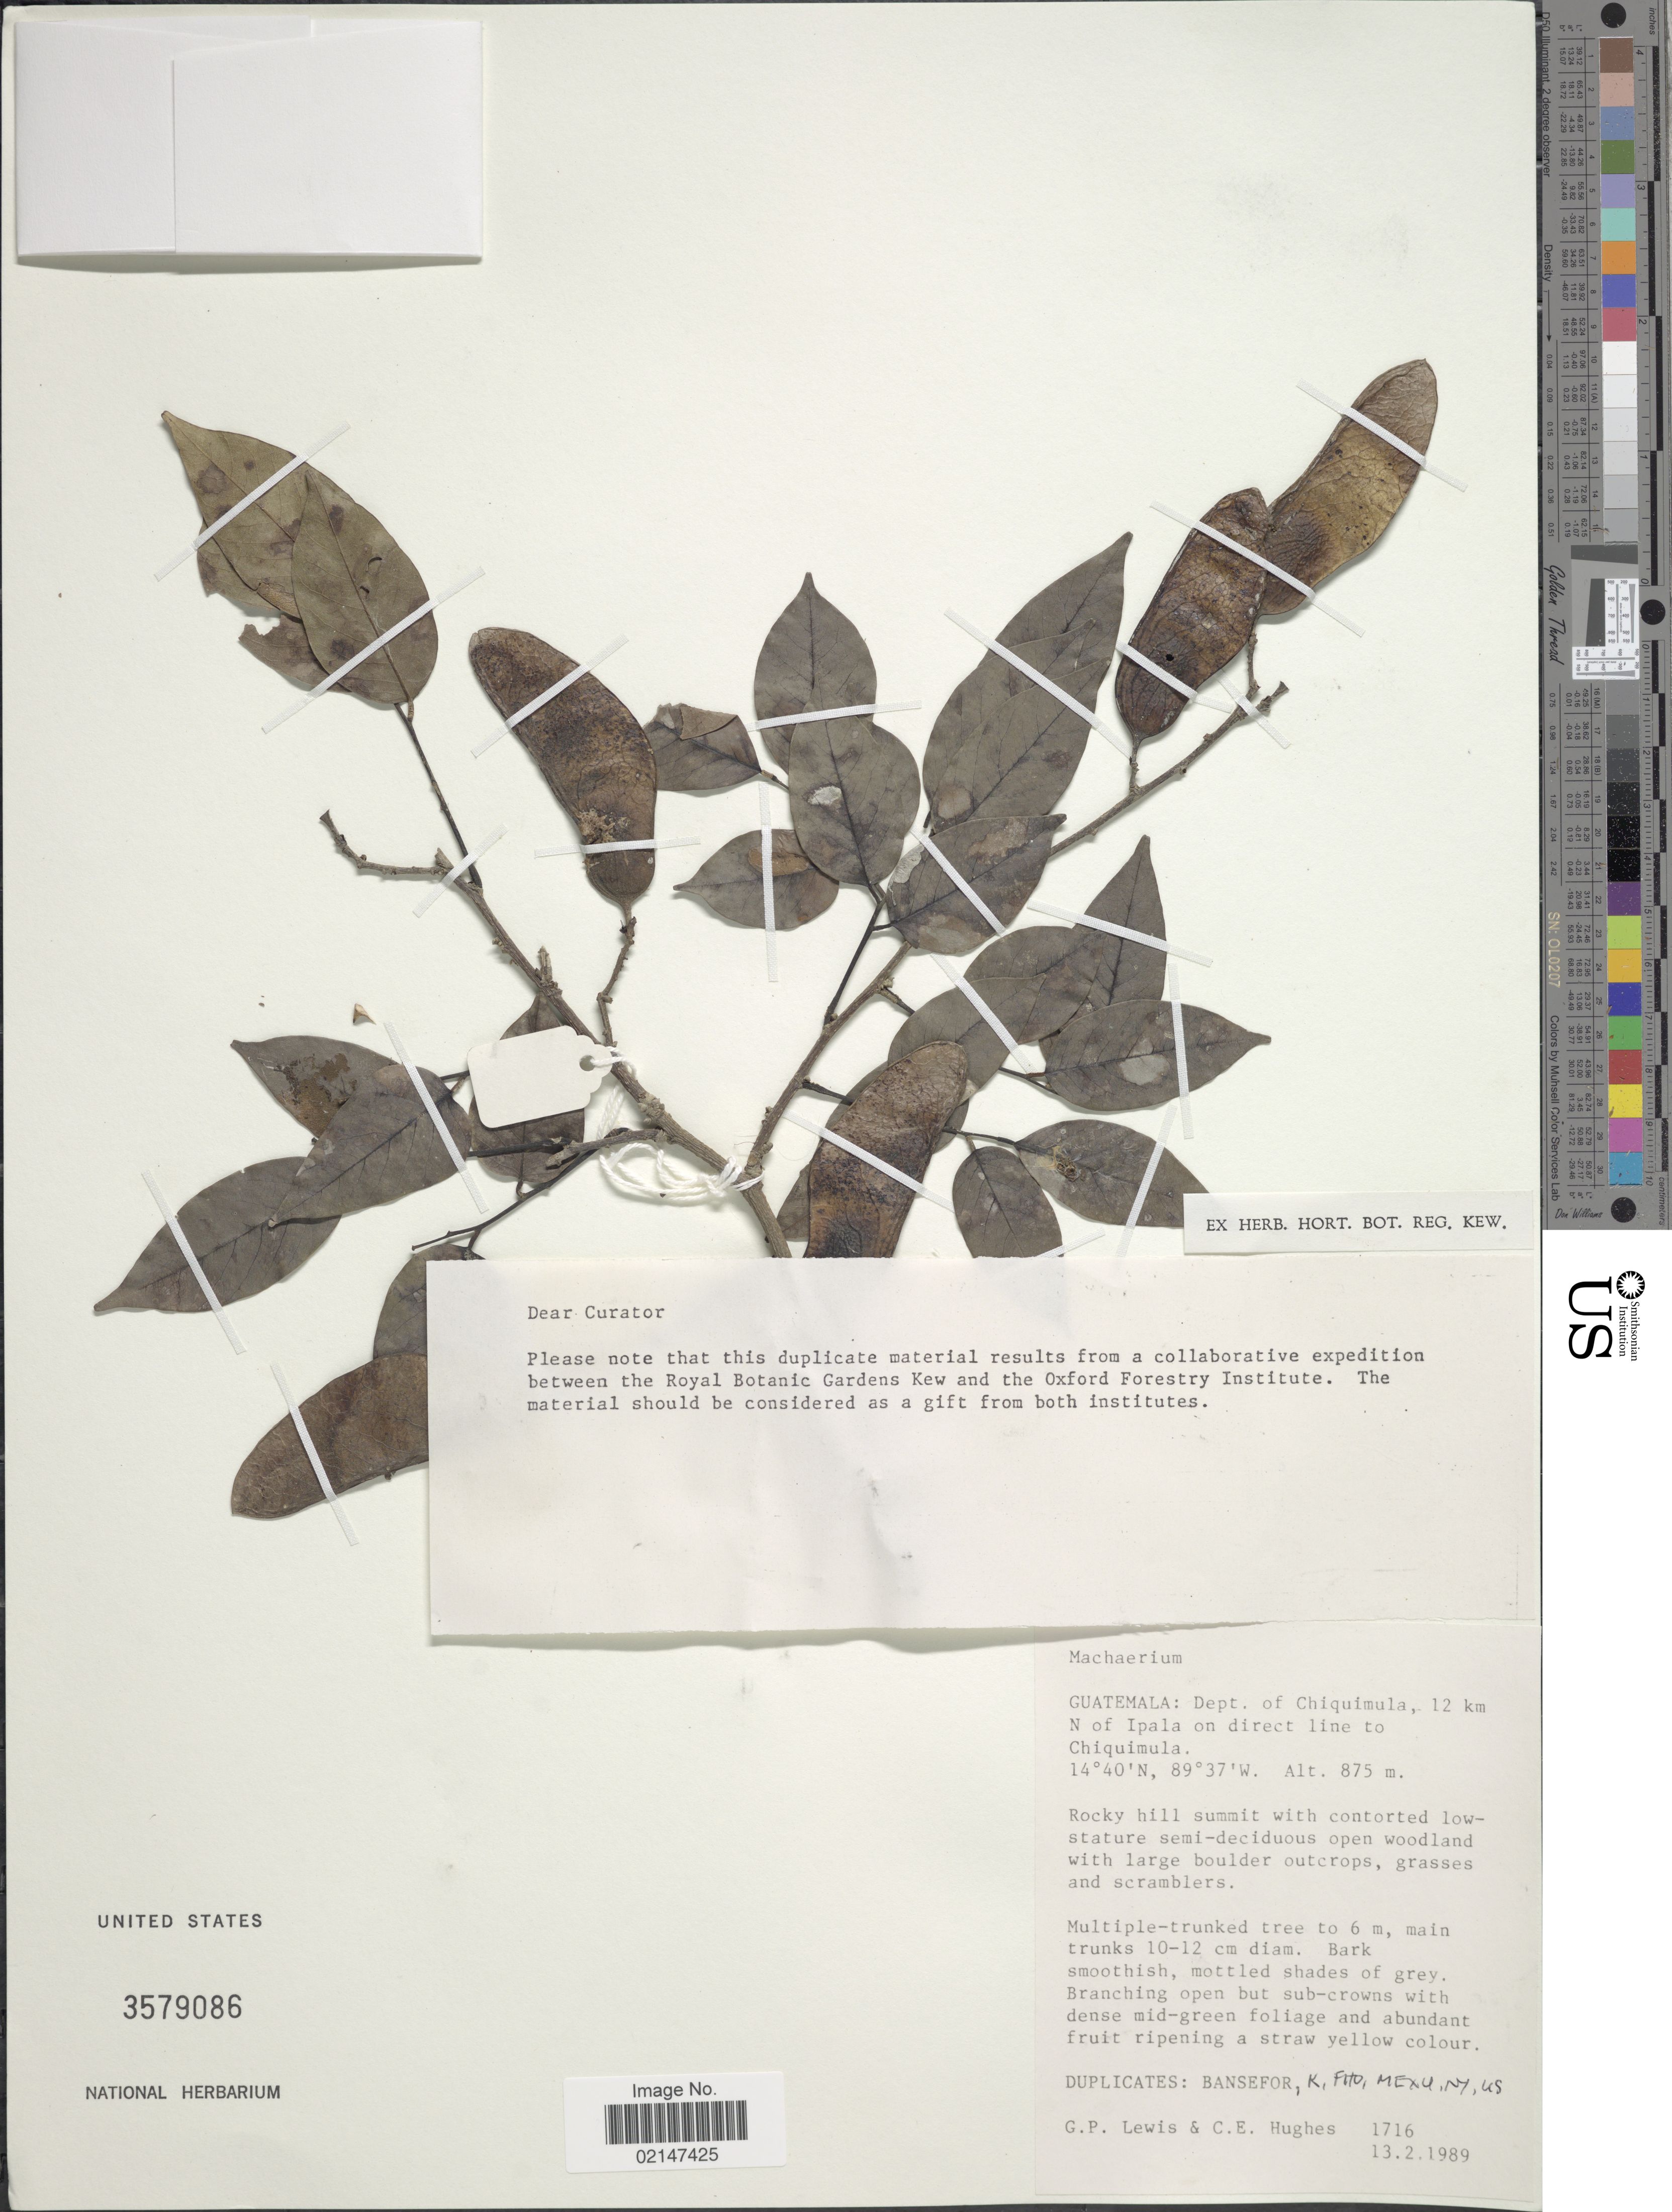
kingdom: Plantae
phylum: Tracheophyta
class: Magnoliopsida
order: Fabales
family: Fabaceae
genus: Machaerium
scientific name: Machaerium sp.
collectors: G. P. Lewis & C. E. Hughes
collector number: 1716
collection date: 1989-02-13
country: Guatemala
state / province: Chiquimula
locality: Guatemala: Dept. of Chiquimula, 12 km N of Ipala on direct line to Chiquimula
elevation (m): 875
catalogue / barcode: US 3579086